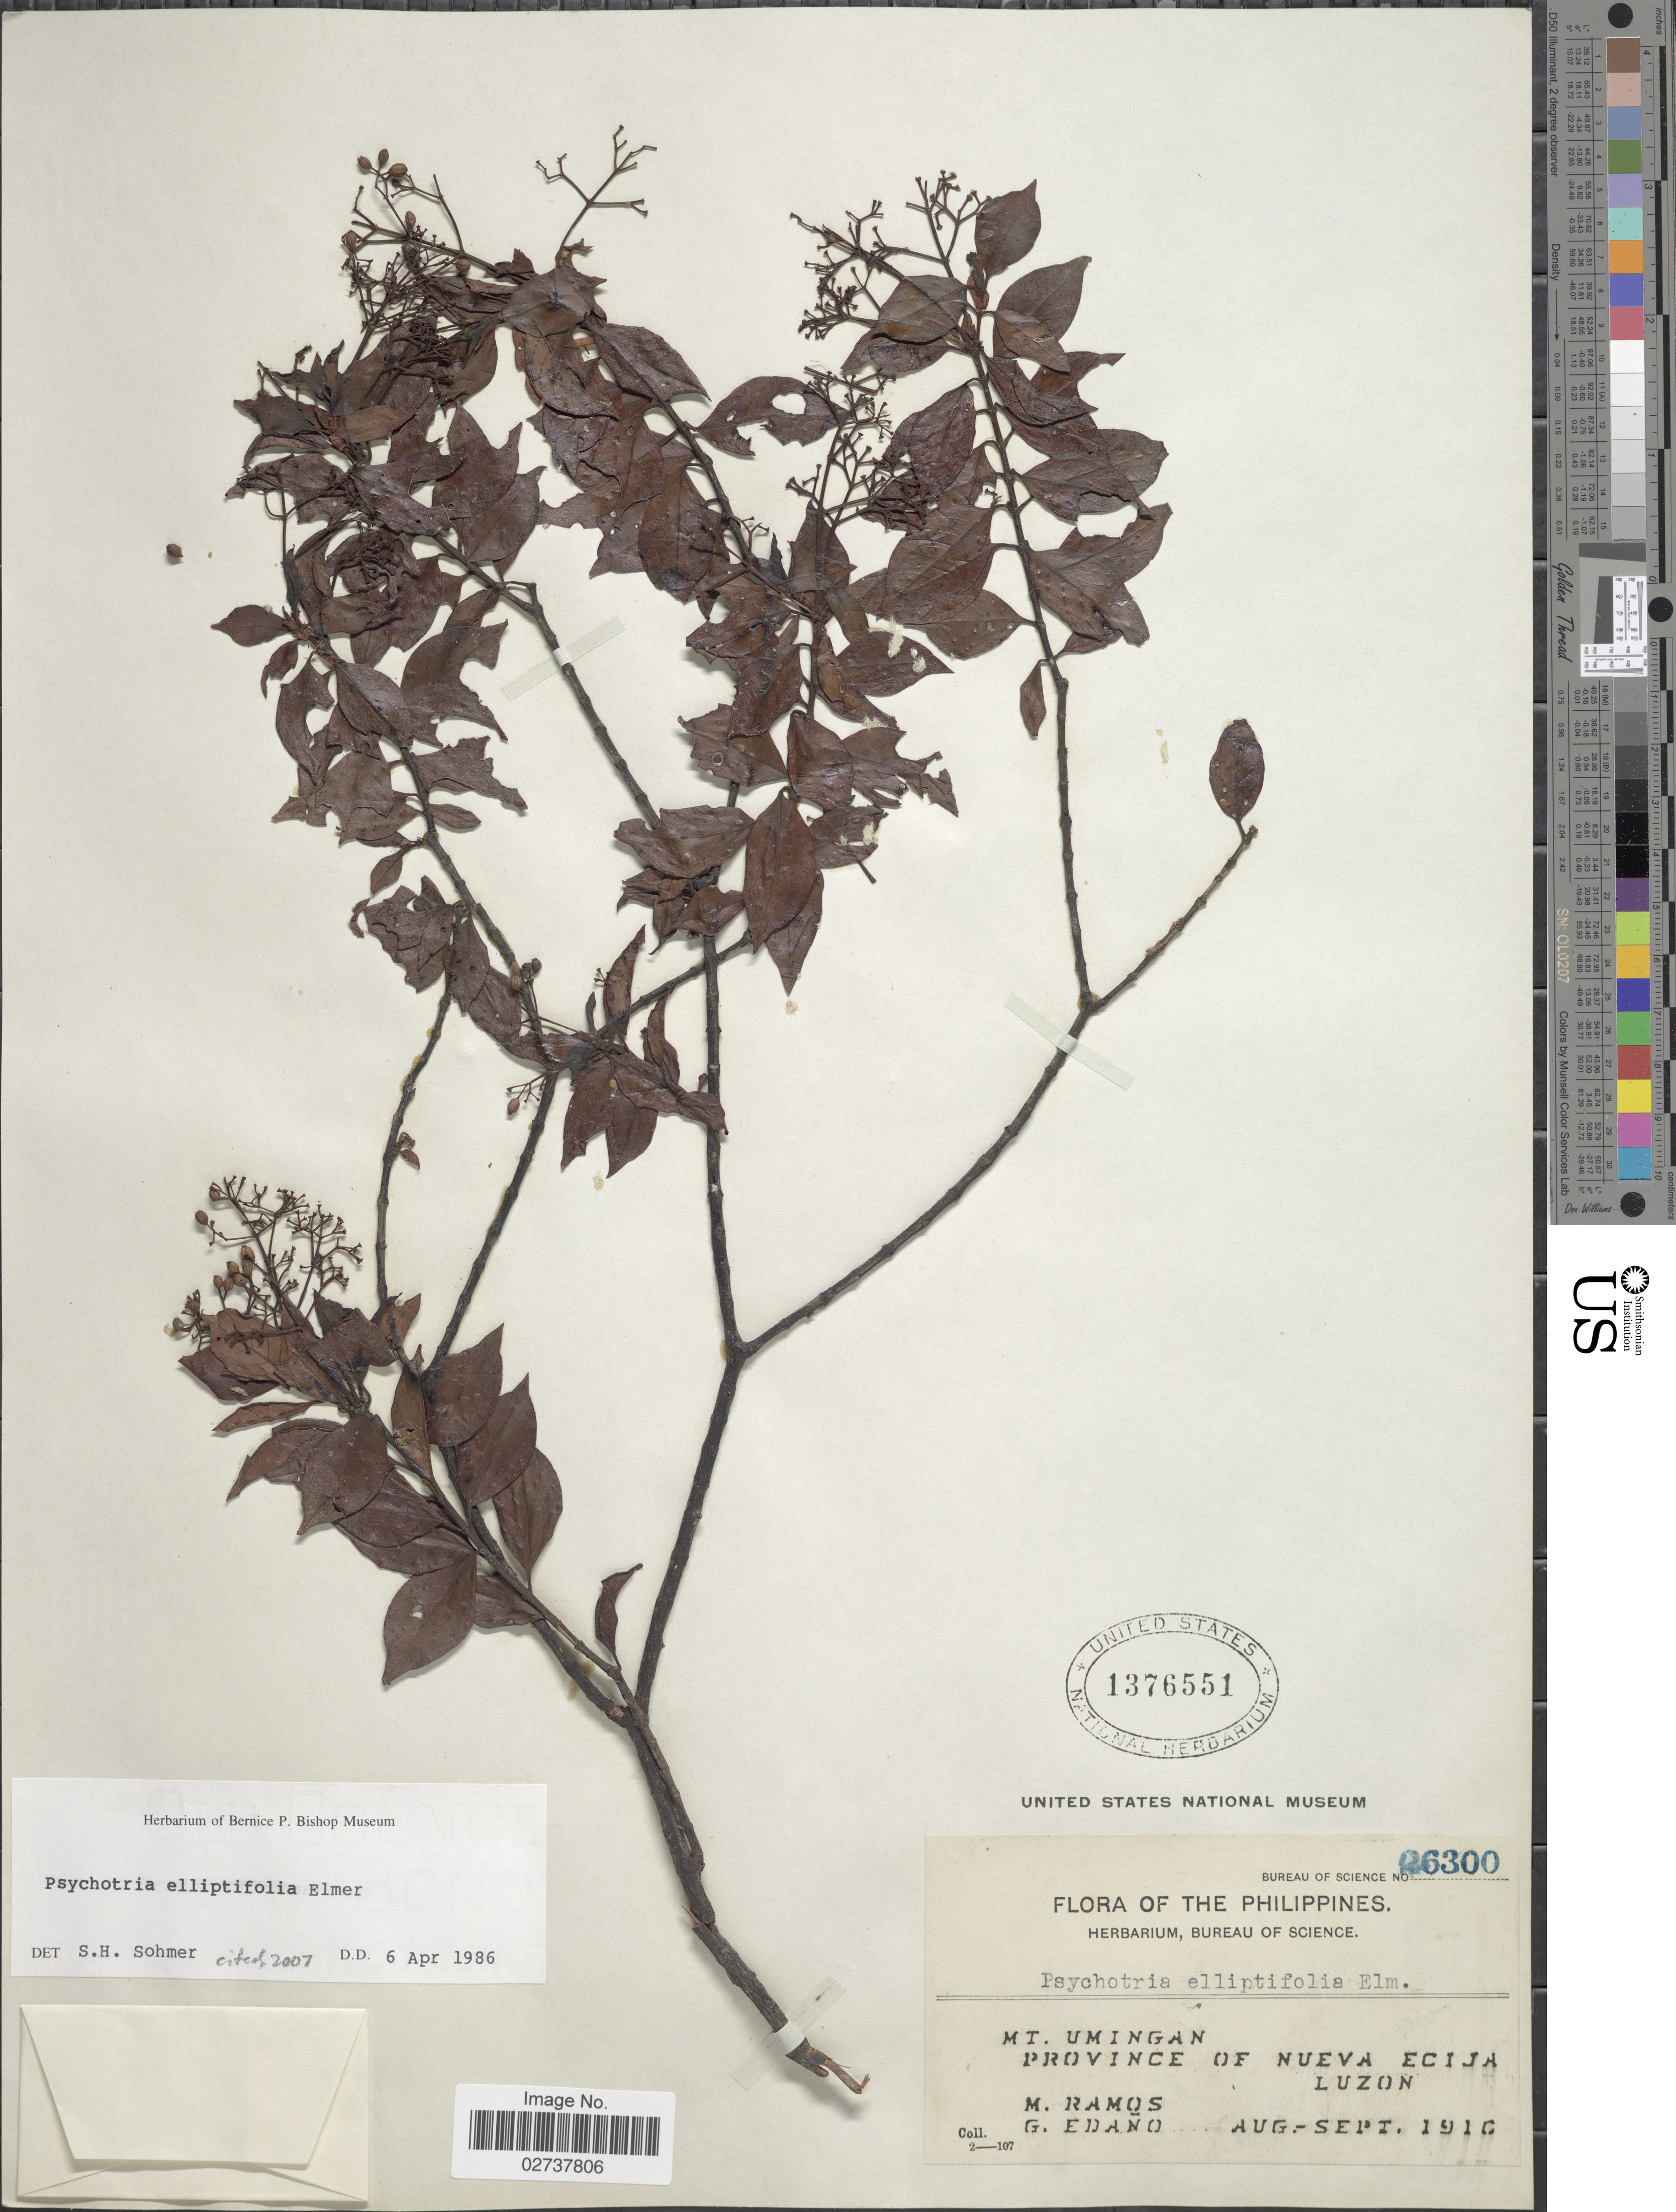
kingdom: Plantae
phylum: Tracheophyta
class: Magnoliopsida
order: Gentianales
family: Rubiaceae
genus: Psychotria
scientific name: Psychotria elliptifolia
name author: Elmer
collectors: M. Ramos & G. Edaño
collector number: Bureau of Science 26300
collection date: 1916-08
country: Philippines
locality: Mt. Umingan, Province of Nueva Ecija Luzon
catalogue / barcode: US 1376551